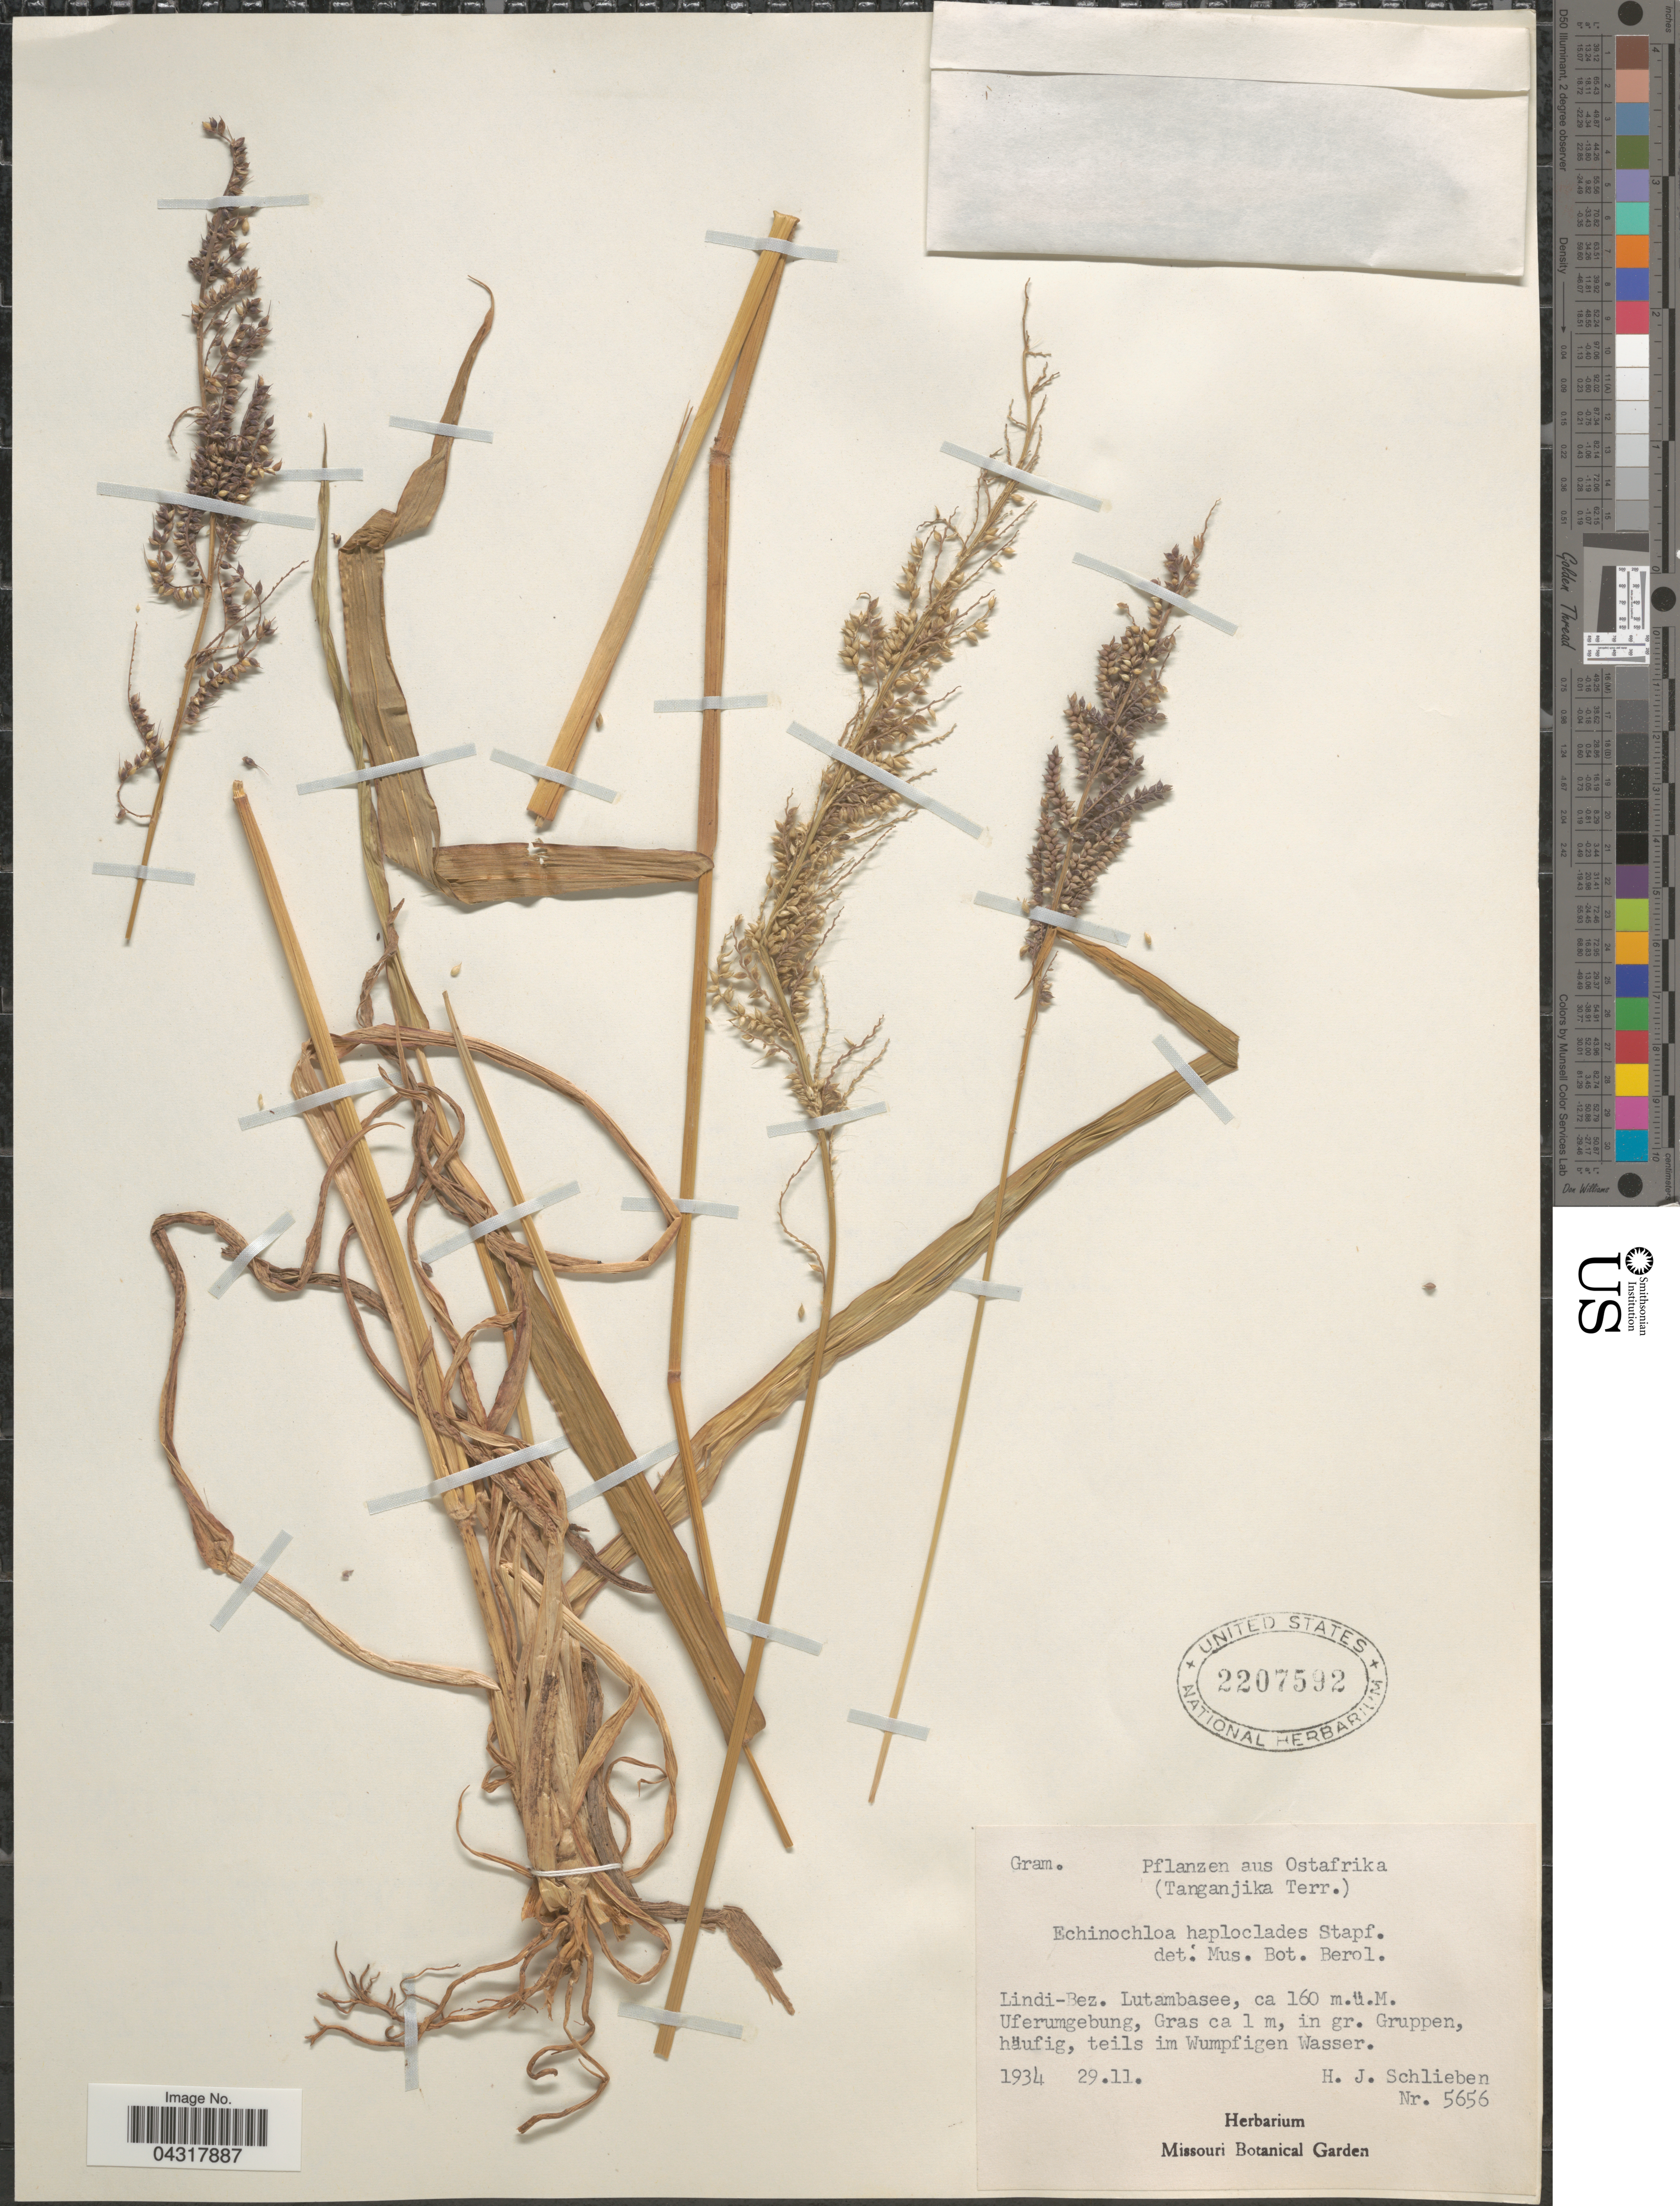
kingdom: Plantae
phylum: Tracheophyta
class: Liliopsida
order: Poales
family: Poaceae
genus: Echinochloa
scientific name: Echinochloa haploclada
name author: (Stapf) Stapf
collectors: H. J. Schlieben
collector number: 5656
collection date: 1934-11-29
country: Tanzania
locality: Ostafrica (Tanganyika Terr.). Lindi-Bez. Lutambasee. Uferumgebung.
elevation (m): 160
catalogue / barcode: US 2207592